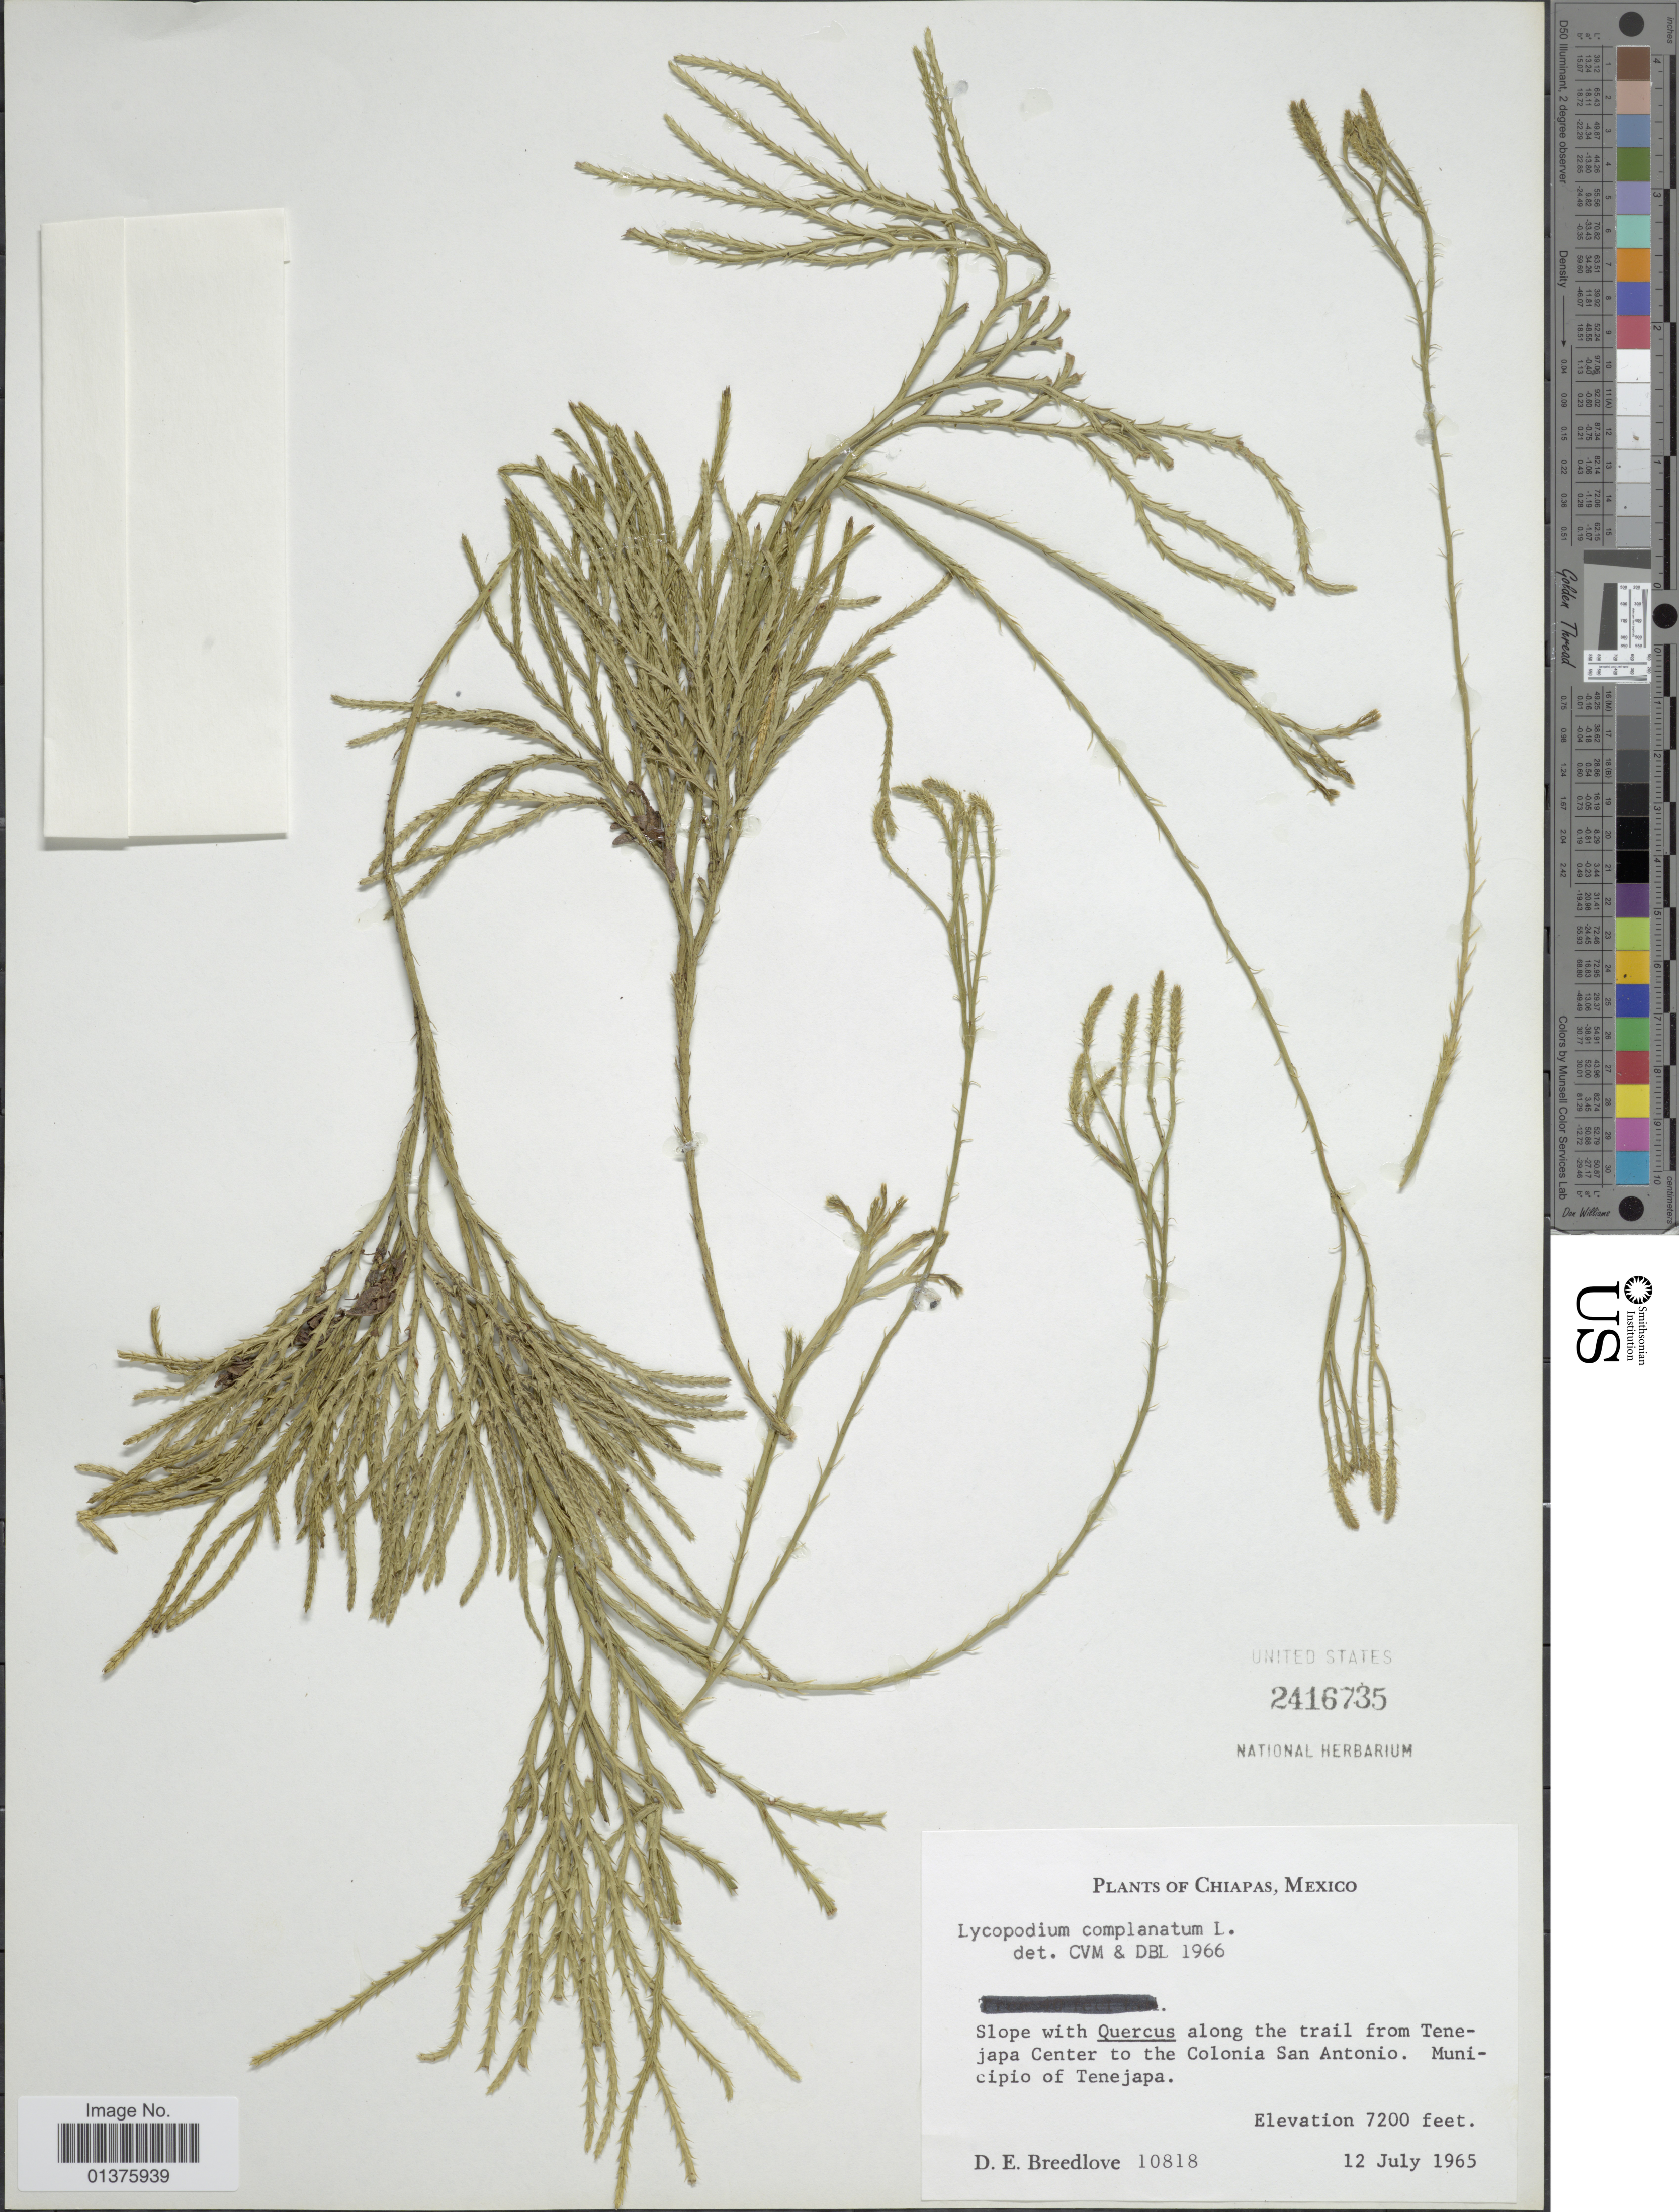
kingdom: Plantae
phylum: Tracheophyta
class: Lycopodiopsida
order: Lycopodiales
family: Lycopodiaceae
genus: Diphasiastrum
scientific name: Diphasiastrum thyoides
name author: (Humb. & Bonpl. ex Willd.) Holub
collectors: D. E. Breedlove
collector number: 10818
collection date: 1965-07-12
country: Mexico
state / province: Chiapas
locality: Along trail from Tenejapa Center to the Colonia San Antonio, Municipio of Tenejapa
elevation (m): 2195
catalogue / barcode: US 2416735